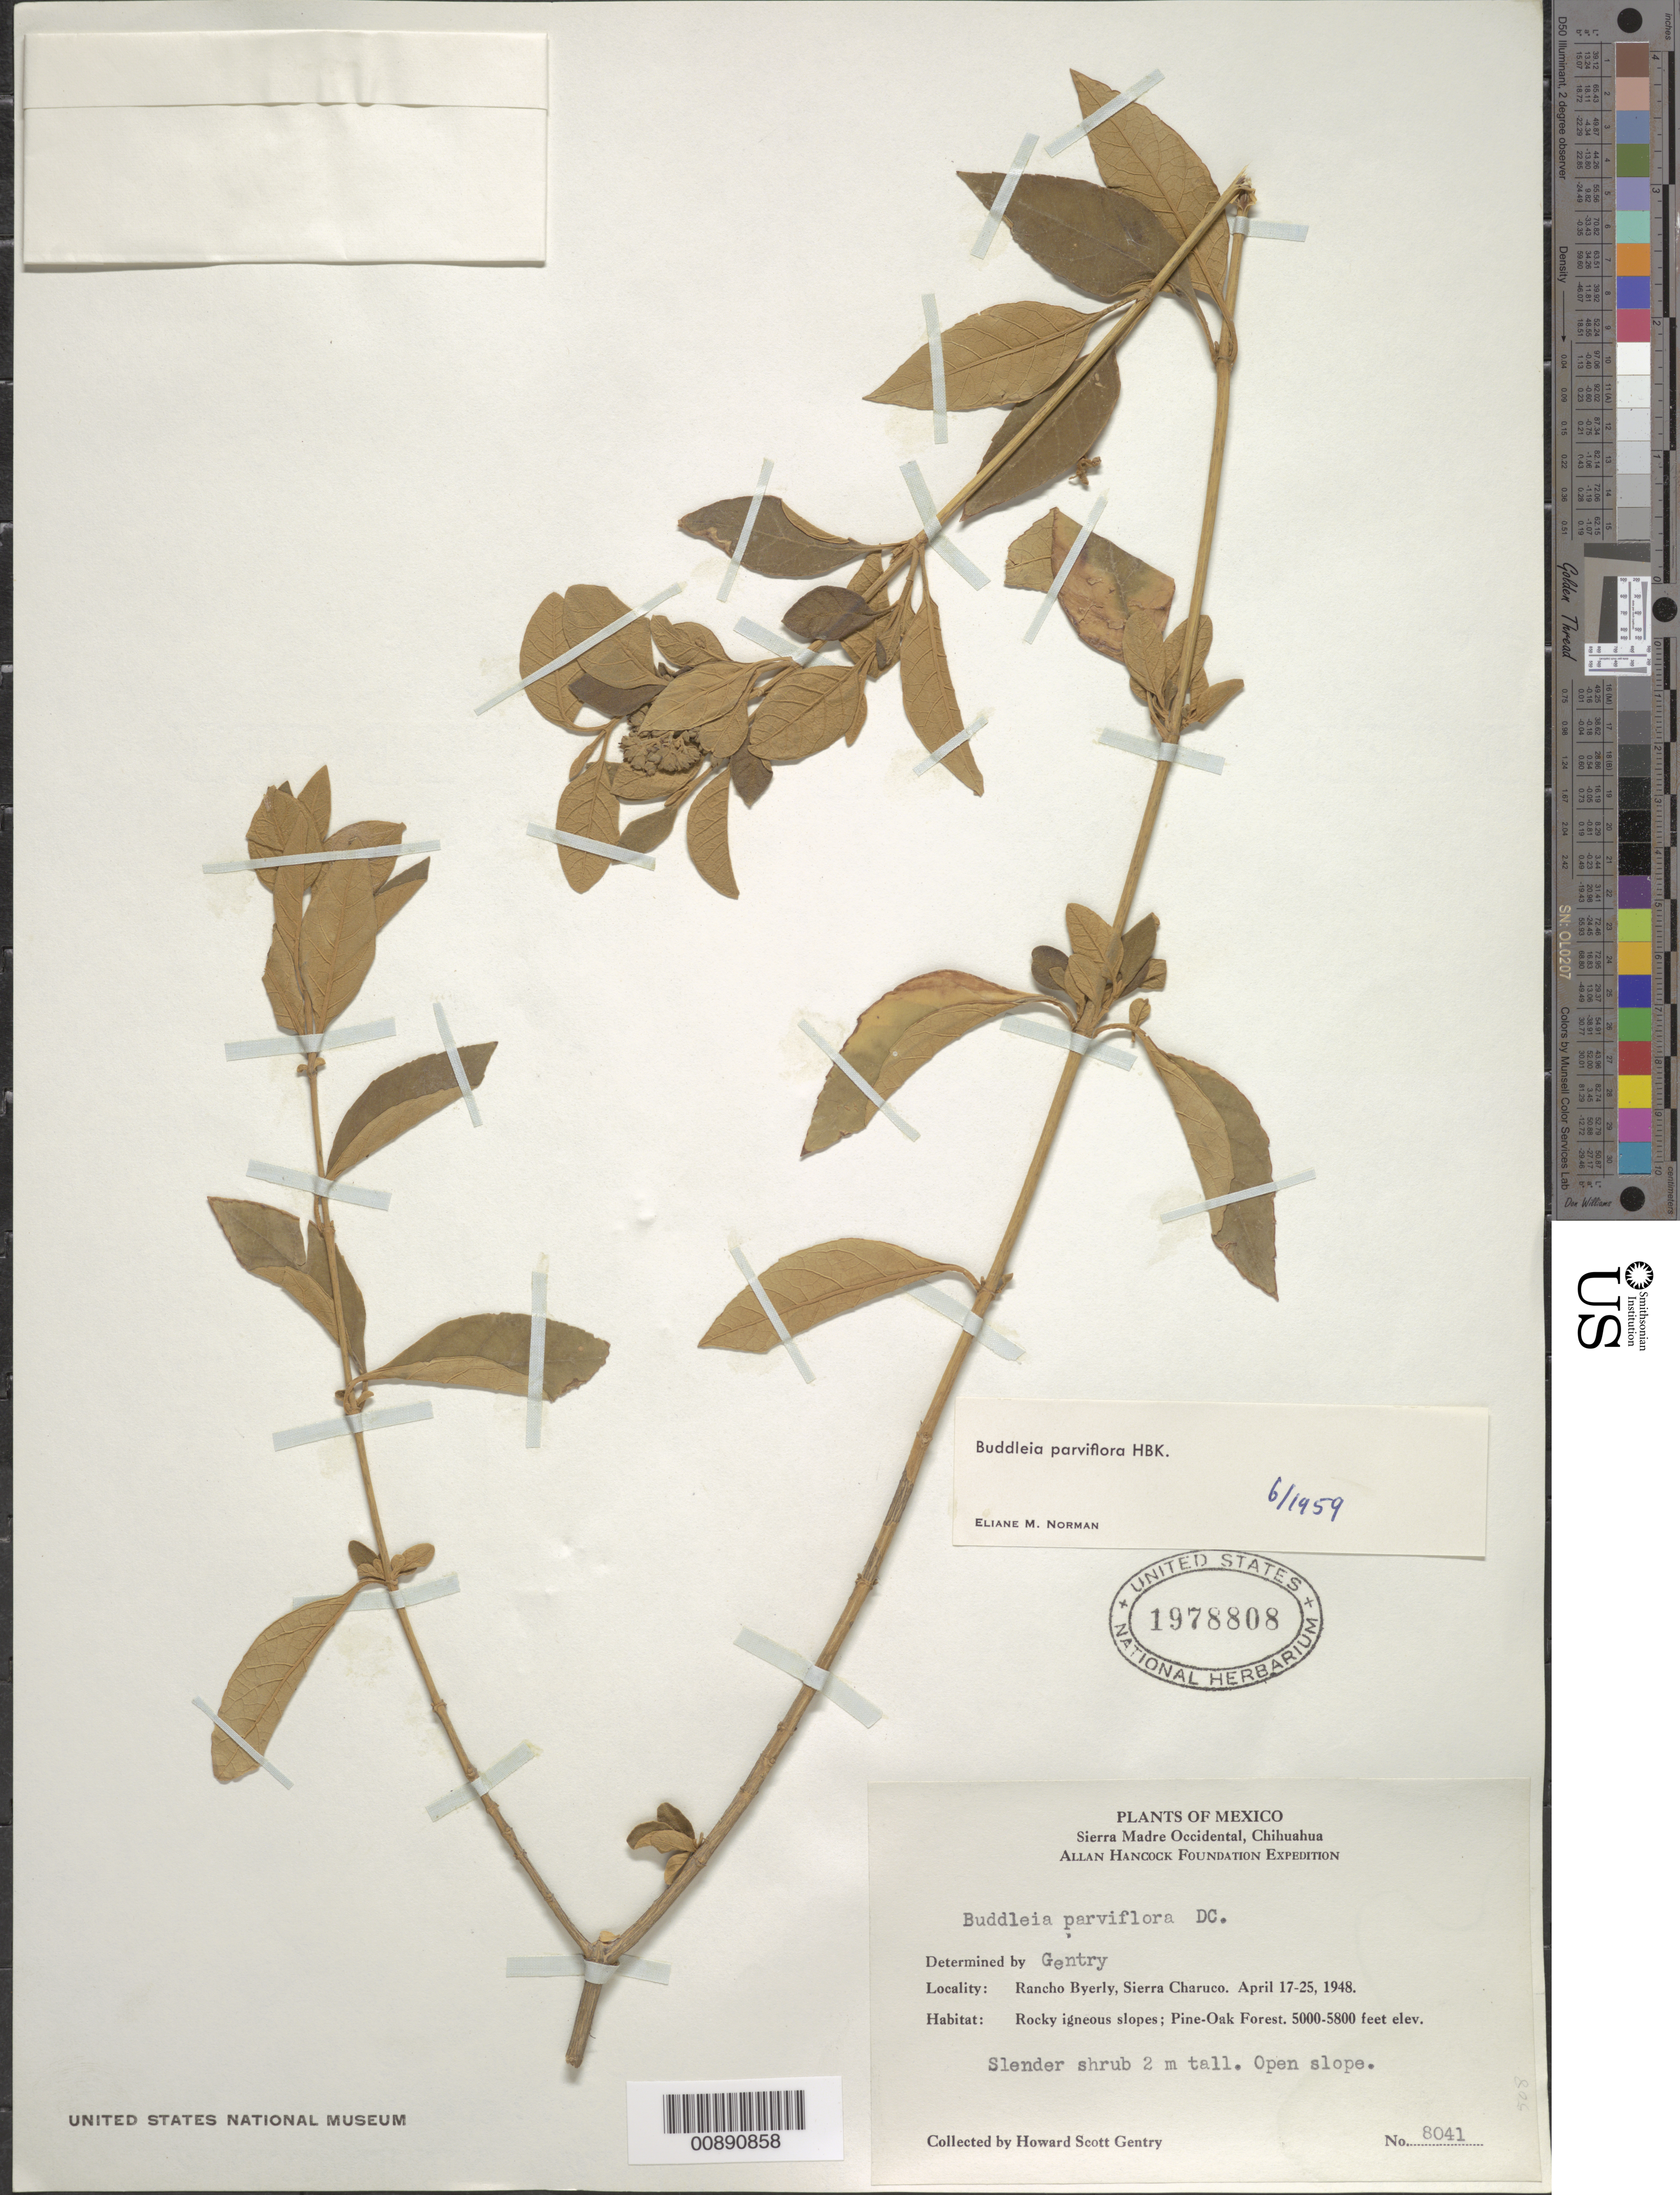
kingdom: Plantae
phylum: Tracheophyta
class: Magnoliopsida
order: Lamiales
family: Scrophulariaceae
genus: Buddleja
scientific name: Buddleja parviflora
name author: Kunth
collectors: H. S. Gentry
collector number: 8041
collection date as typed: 17 Apr 1948 to 25 Apr 1948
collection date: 1948-04-17/1948-04-25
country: Mexico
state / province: Chihuahua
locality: Rancho Byerly, Sierra Charuco, Chihuahua.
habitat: Open slope. Rocky igneous slopes; Pine-Oak Forest.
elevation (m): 1524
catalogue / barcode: US 1978808